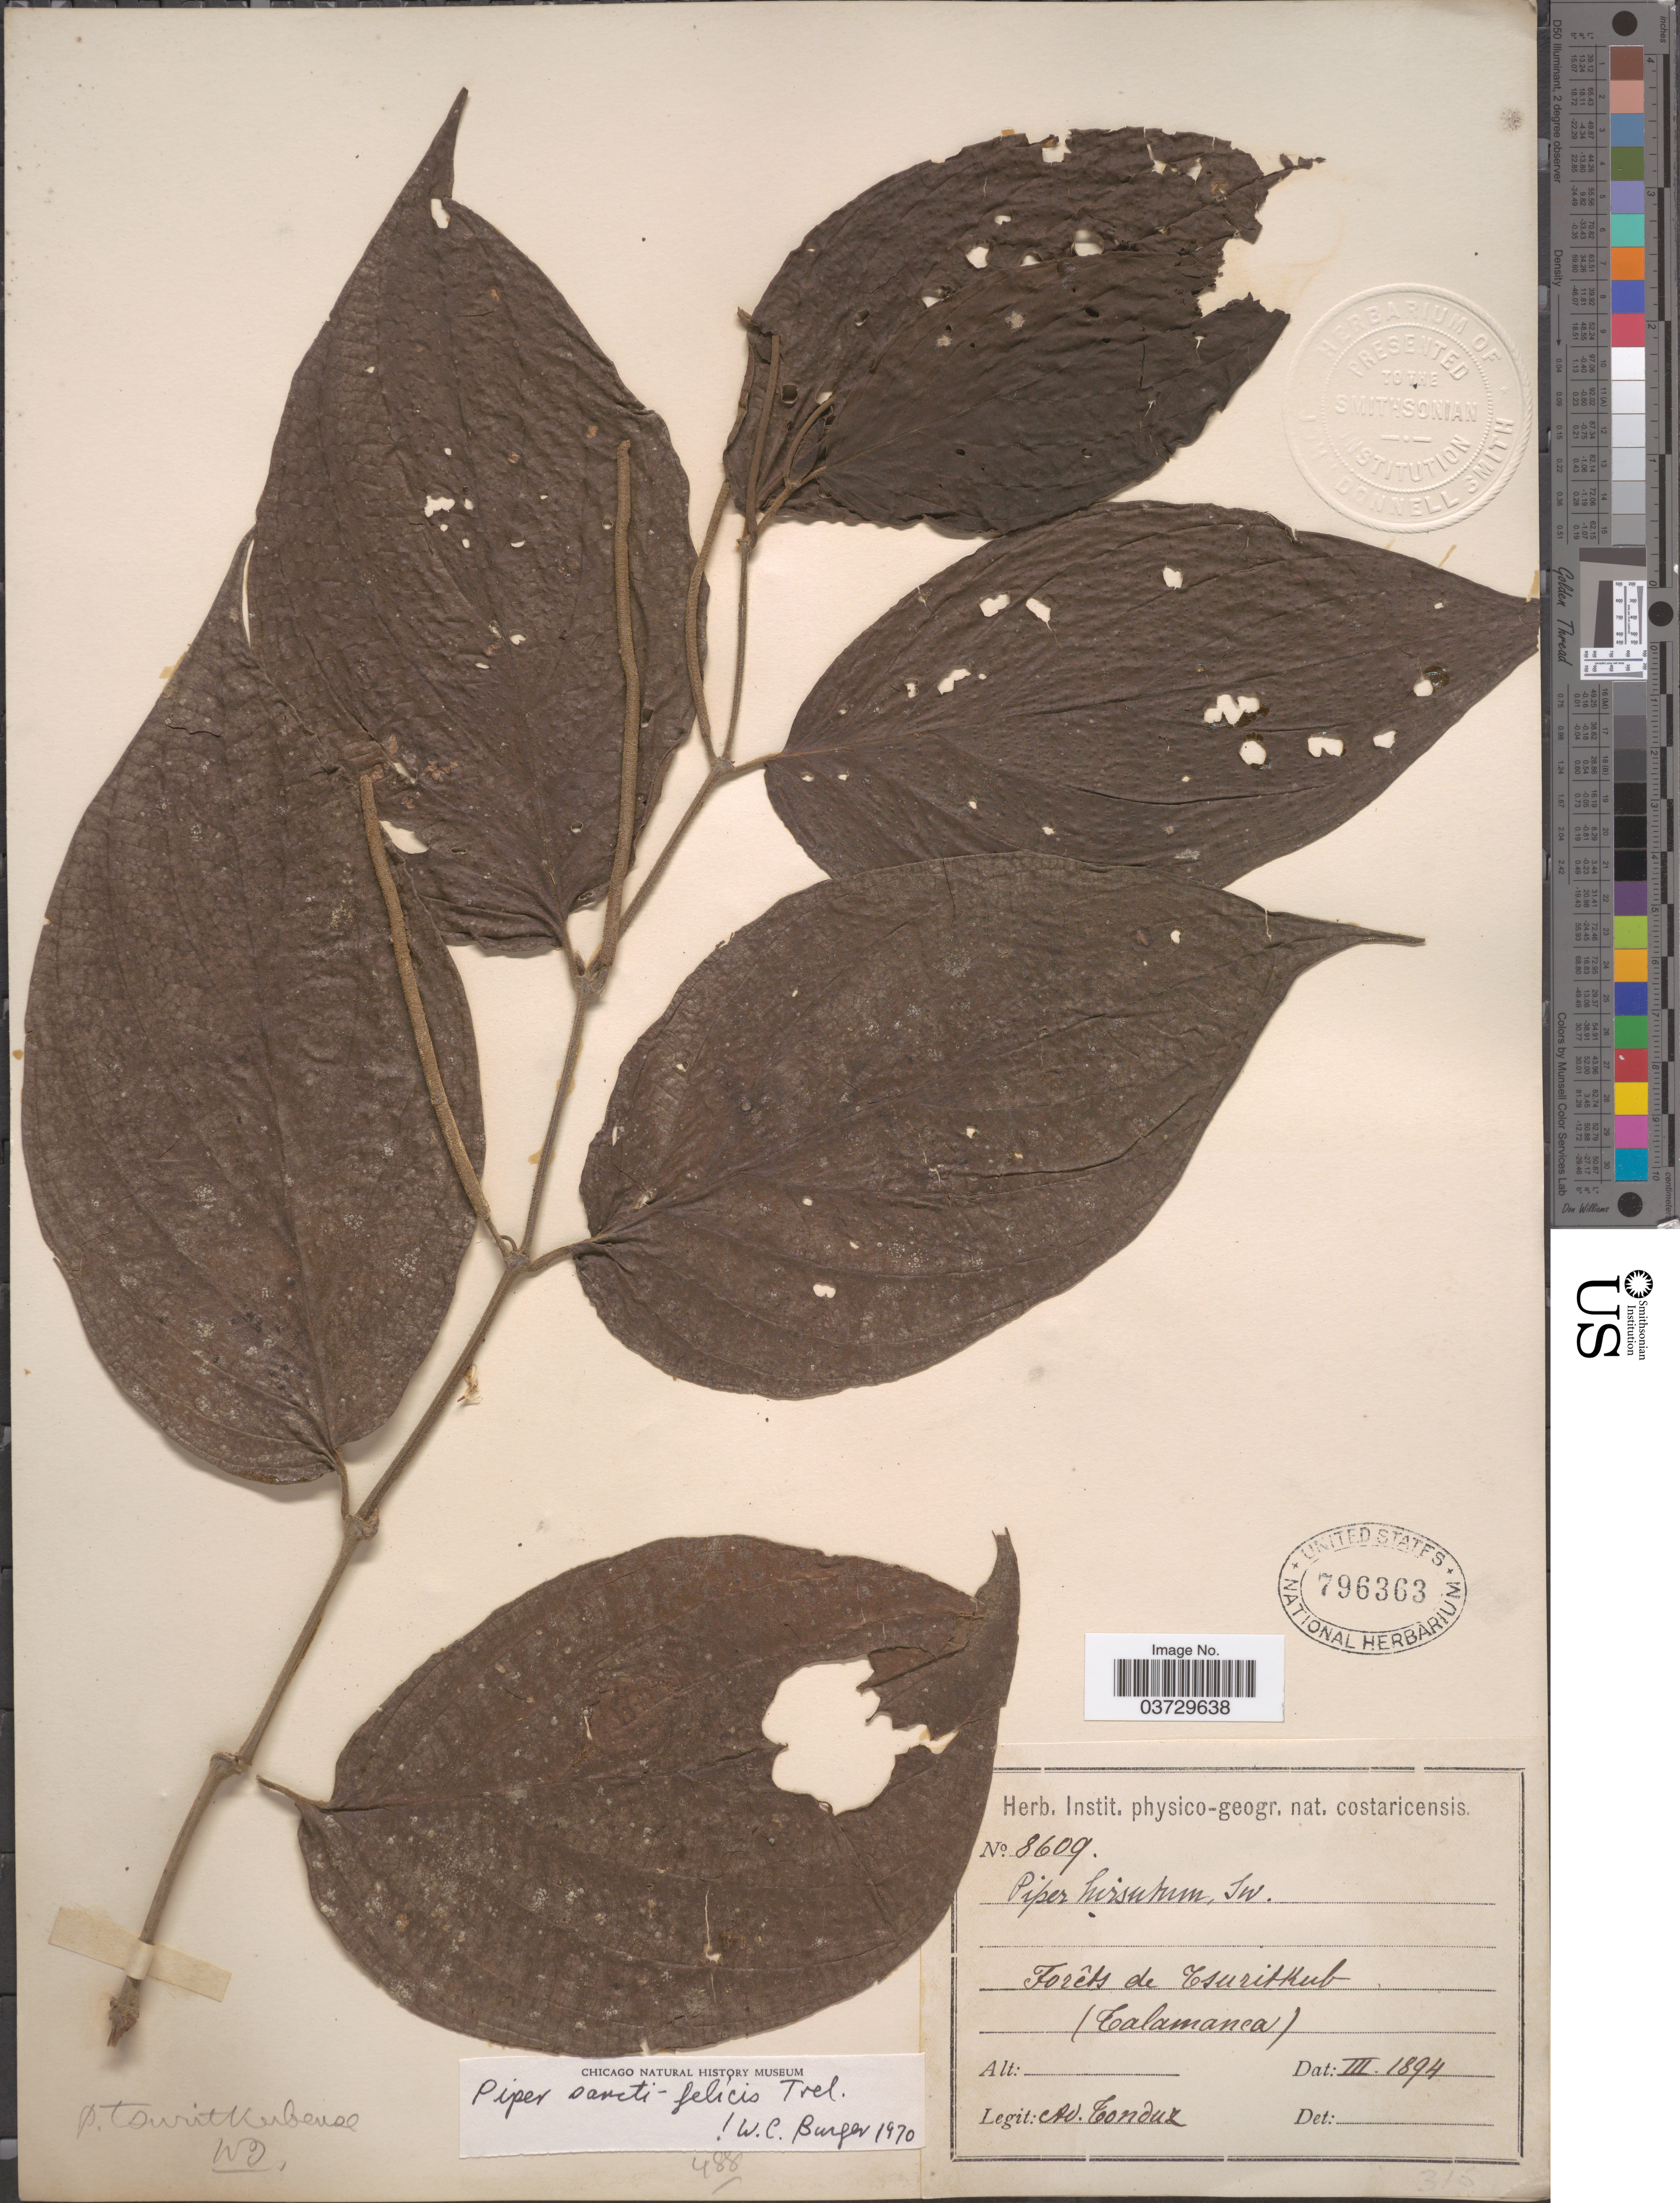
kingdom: Plantae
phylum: Tracheophyta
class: Magnoliopsida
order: Piperales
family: Piperaceae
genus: Piper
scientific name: Piper sancti-felicis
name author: Trel.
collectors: A. Tonduz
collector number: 8609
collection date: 1894-03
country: Costa Rica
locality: Forêts de Tsuritkub (Talamanca).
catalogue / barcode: US 796363